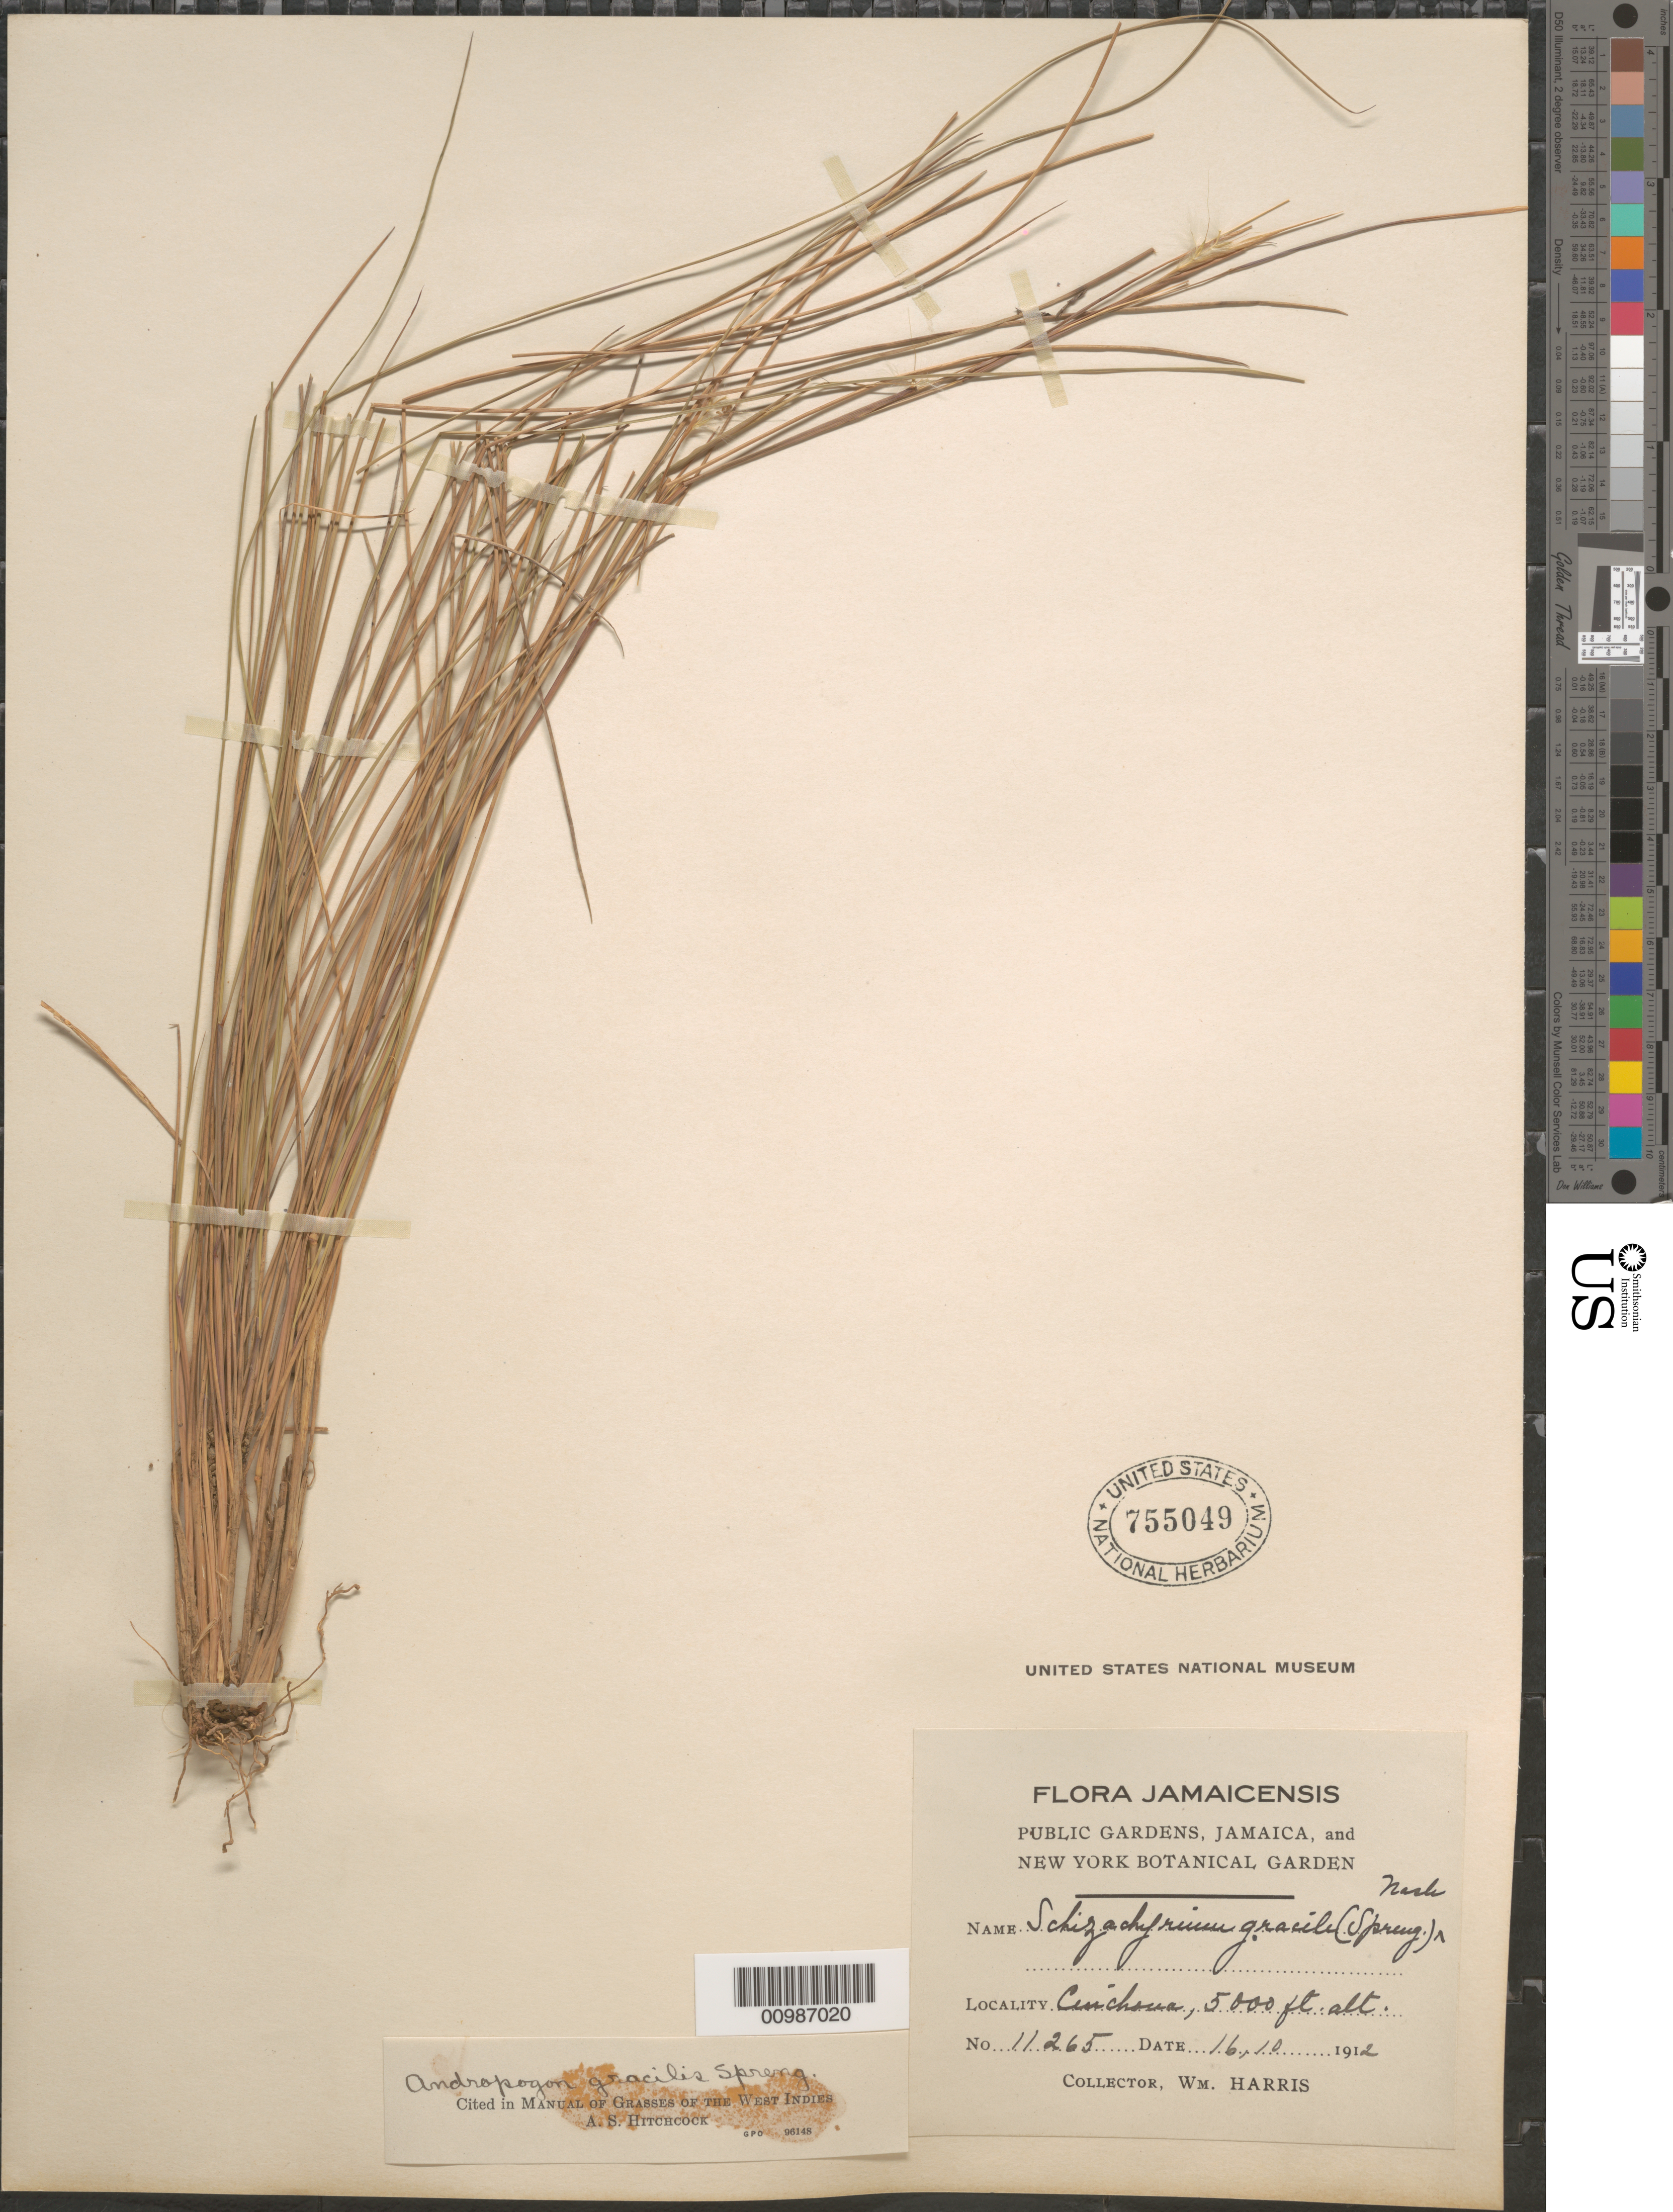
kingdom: Plantae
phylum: Tracheophyta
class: Liliopsida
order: Poales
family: Poaceae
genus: Andropogon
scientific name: Andropogon gracilis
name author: Spreng.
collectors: W. H. Harris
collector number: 11265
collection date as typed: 16 Oct 1912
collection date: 1912-10-16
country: Jamaica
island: Jamaica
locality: Cuichaua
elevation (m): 1524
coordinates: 0 N, 0 E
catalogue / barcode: US 755049